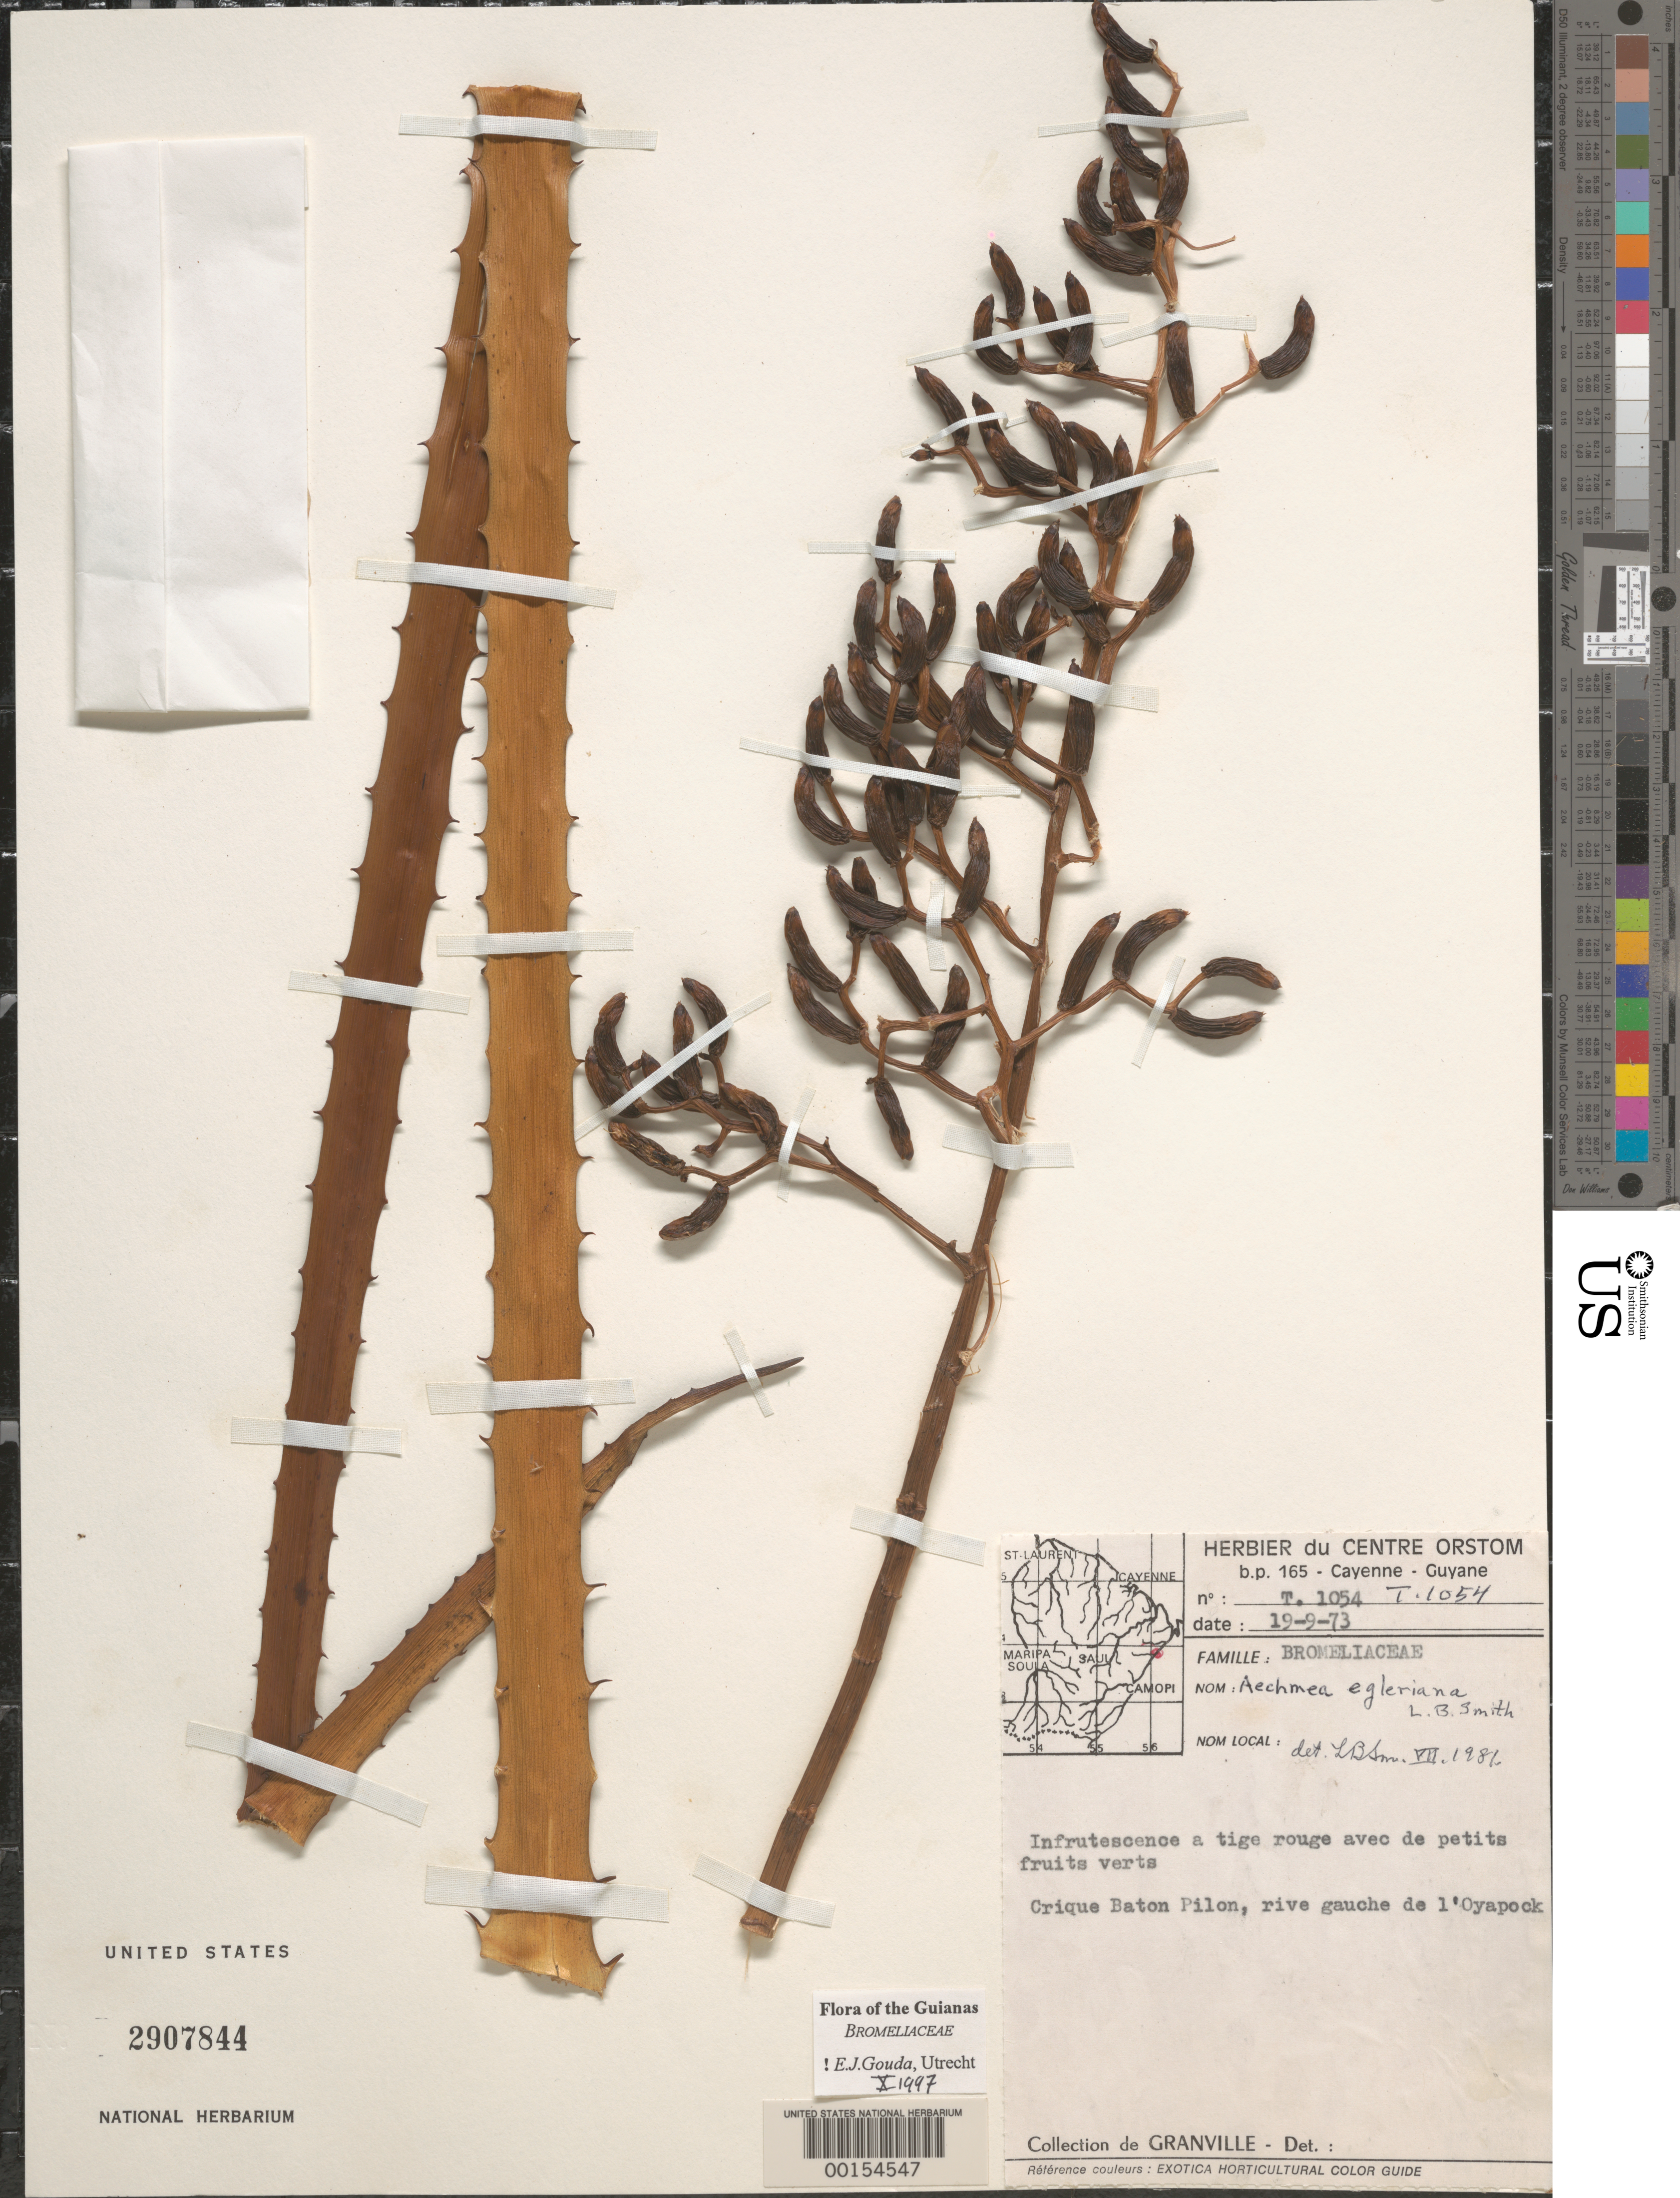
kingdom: Plantae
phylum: Tracheophyta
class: Liliopsida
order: Poales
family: Bromeliaceae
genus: Aechmea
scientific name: Aechmea egleriana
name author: L.B. Sm.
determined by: Gouda, E. J.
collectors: J.-J. de Granville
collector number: T 1054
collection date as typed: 19-Sep-73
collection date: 1973-09-19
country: French Guiana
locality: Crique Baton Piton, rive gauche de l'Oyapock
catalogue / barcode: US 2907844